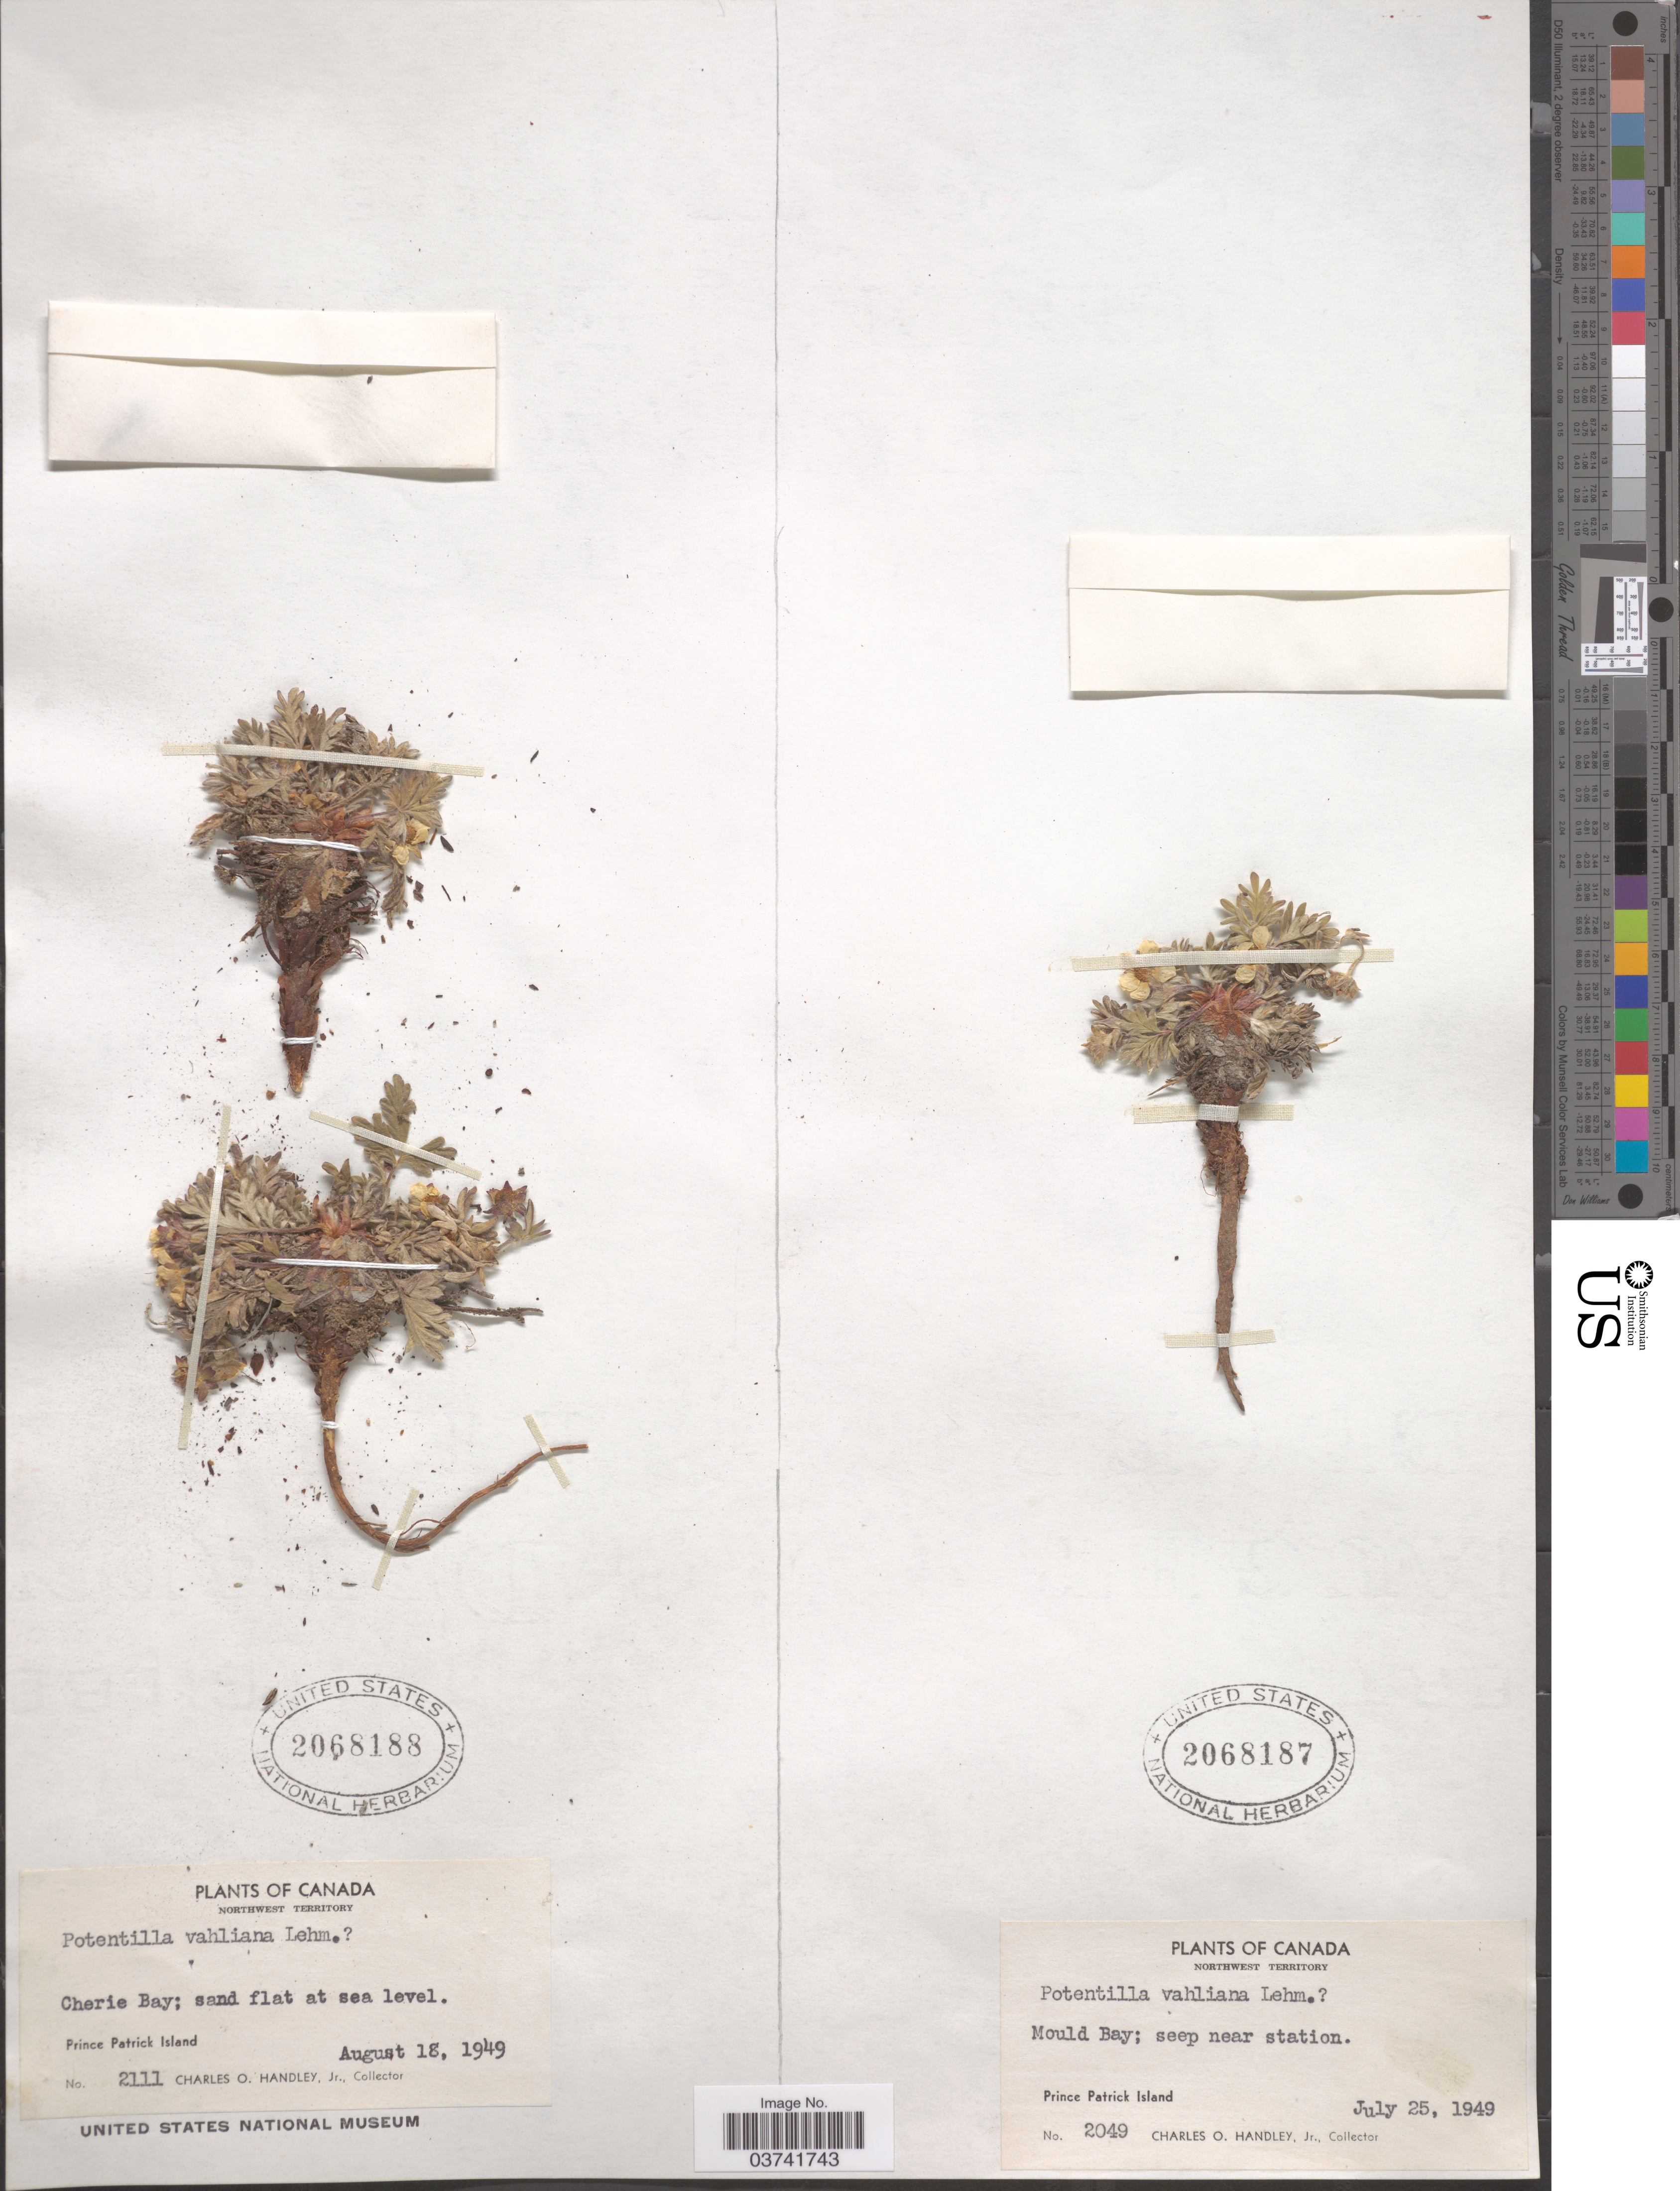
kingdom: Plantae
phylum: Tracheophyta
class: Magnoliopsida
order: Rosales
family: Rosaceae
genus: Potentilla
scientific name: Potentilla vahliana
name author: Lehm.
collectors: C. Handley Jr.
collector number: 2049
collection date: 1949-07-25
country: Canada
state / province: Northwest Territories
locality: Northwest Territory. Mould Bay; seep near station. Prince Patrick Island.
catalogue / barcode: US 2068187